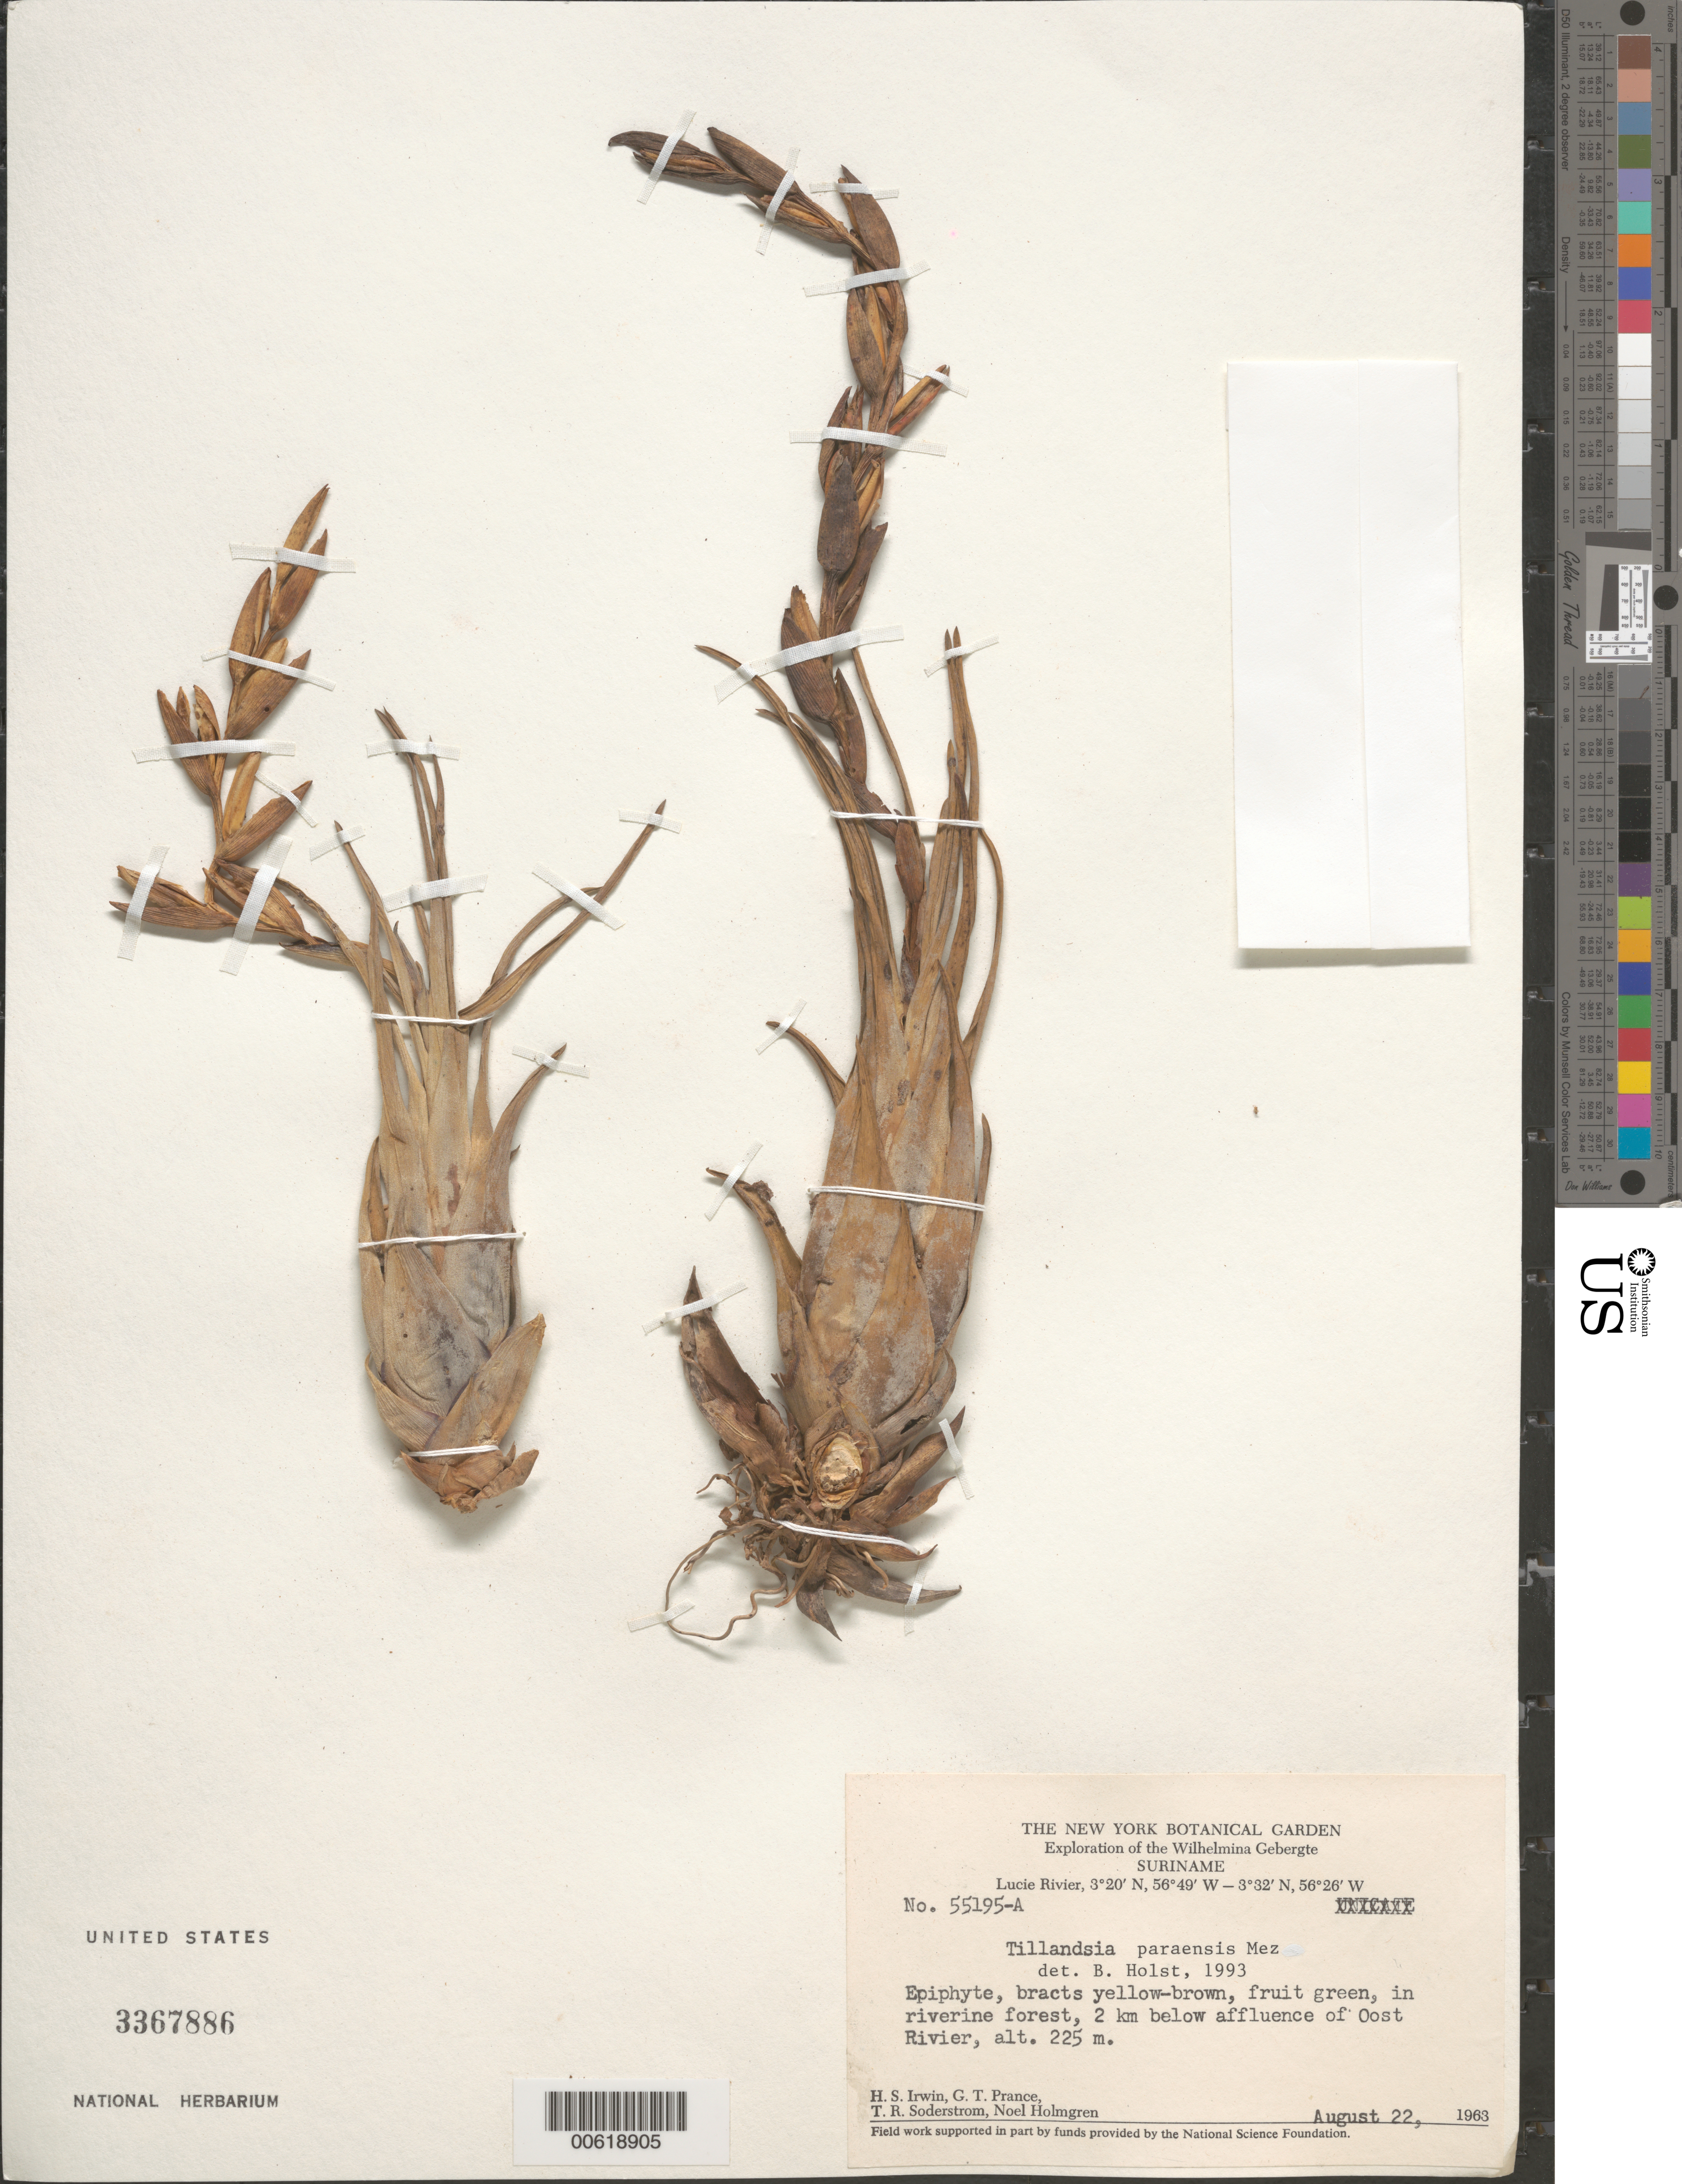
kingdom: Plantae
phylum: Tracheophyta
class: Liliopsida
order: Poales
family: Bromeliaceae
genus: Tillandsia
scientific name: Tillandsia paraensis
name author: Mez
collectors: H. Irwin, G. T. Prance, T. R. Soderstrom & N. H. Holmgren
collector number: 55195A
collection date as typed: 22 Aug 1963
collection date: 1963-08-22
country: Suriname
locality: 2 km below affluence of Oost Rivier, Lucie Rivier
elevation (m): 225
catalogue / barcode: US 3367886